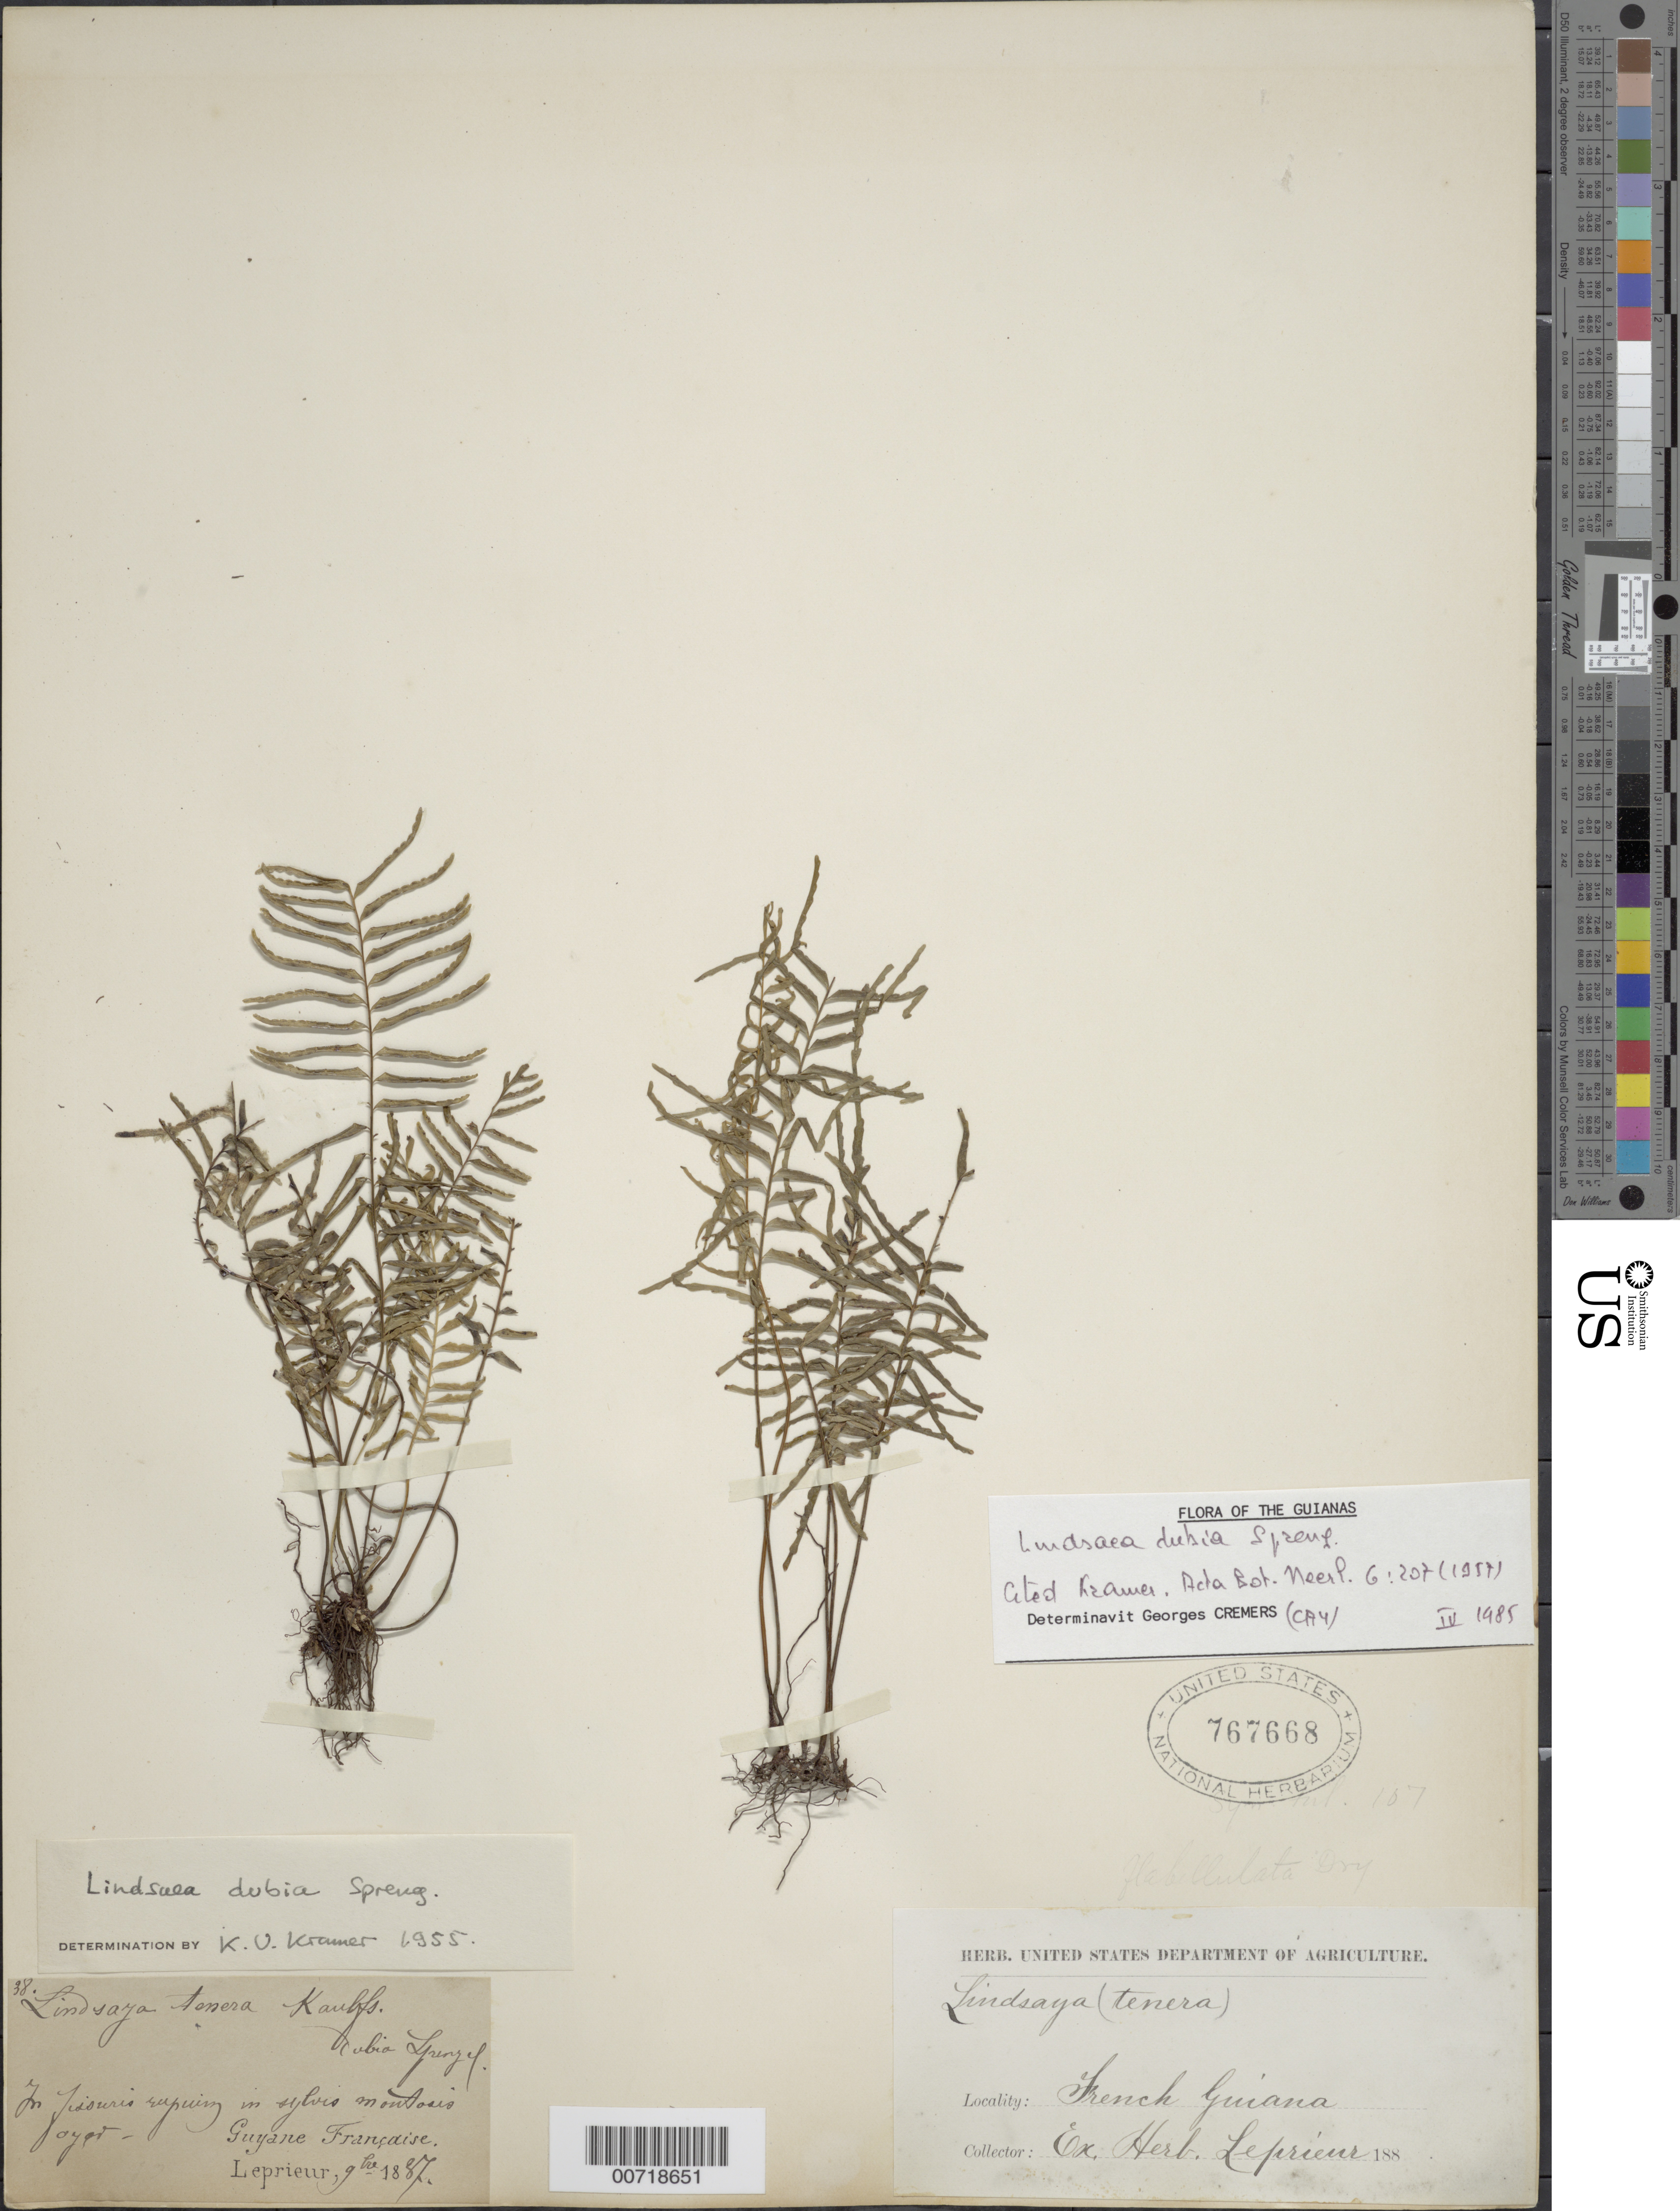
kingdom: Plantae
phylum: Tracheophyta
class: Polypodiopsida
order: Polypodiales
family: Lindsaeaceae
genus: Lindsaea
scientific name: Lindsaea dubia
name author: Spreng.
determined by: Cremers, Georges A.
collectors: F. M. R. Leprieur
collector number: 38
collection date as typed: September 1887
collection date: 1887-09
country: French Guiana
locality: Oyapock [?]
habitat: Fissuris supuing in sylvis montosis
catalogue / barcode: US 767668